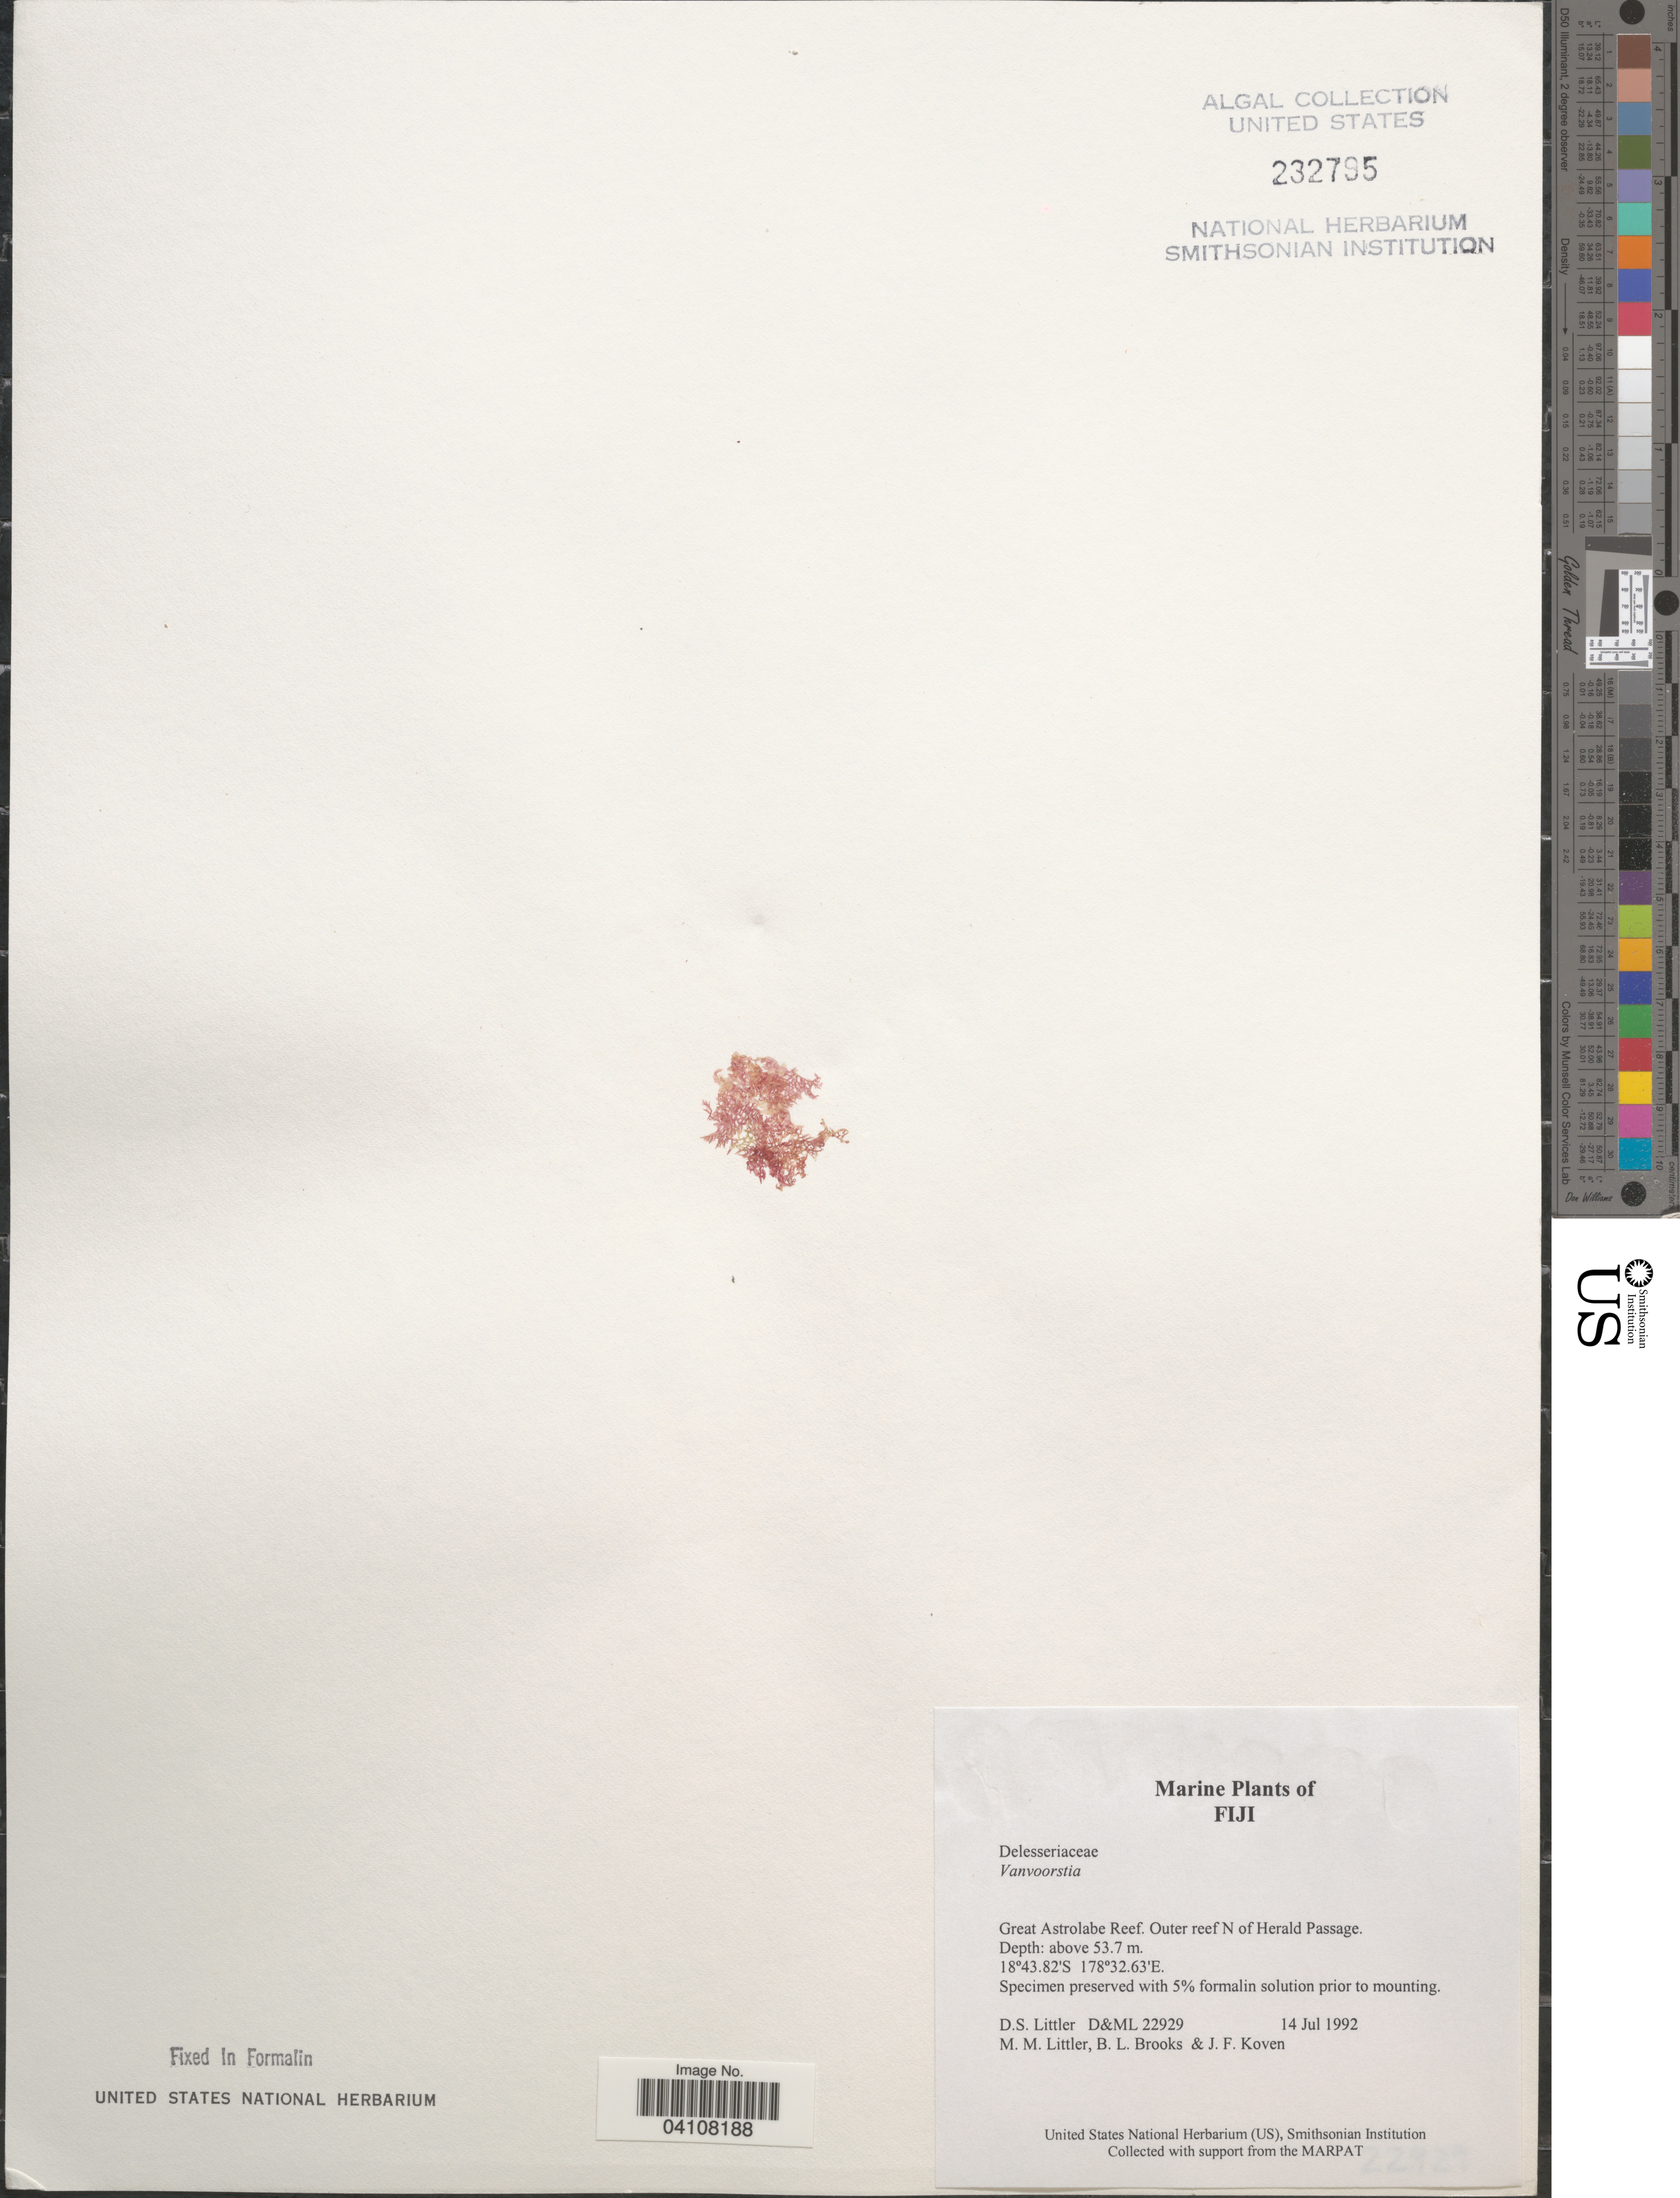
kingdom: Plantae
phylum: Rhodophyta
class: Florideophyceae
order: Ceramiales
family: Delesseriaceae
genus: Vanvoorstia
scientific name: Vanvoorstia sp.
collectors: D. S. Littler, B. Brooks & J. Koven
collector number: D&ML22929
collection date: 1992-07-14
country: Fiji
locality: Great Astrolabe Reef. Outer reef N of Herald Passage.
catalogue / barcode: US 232795